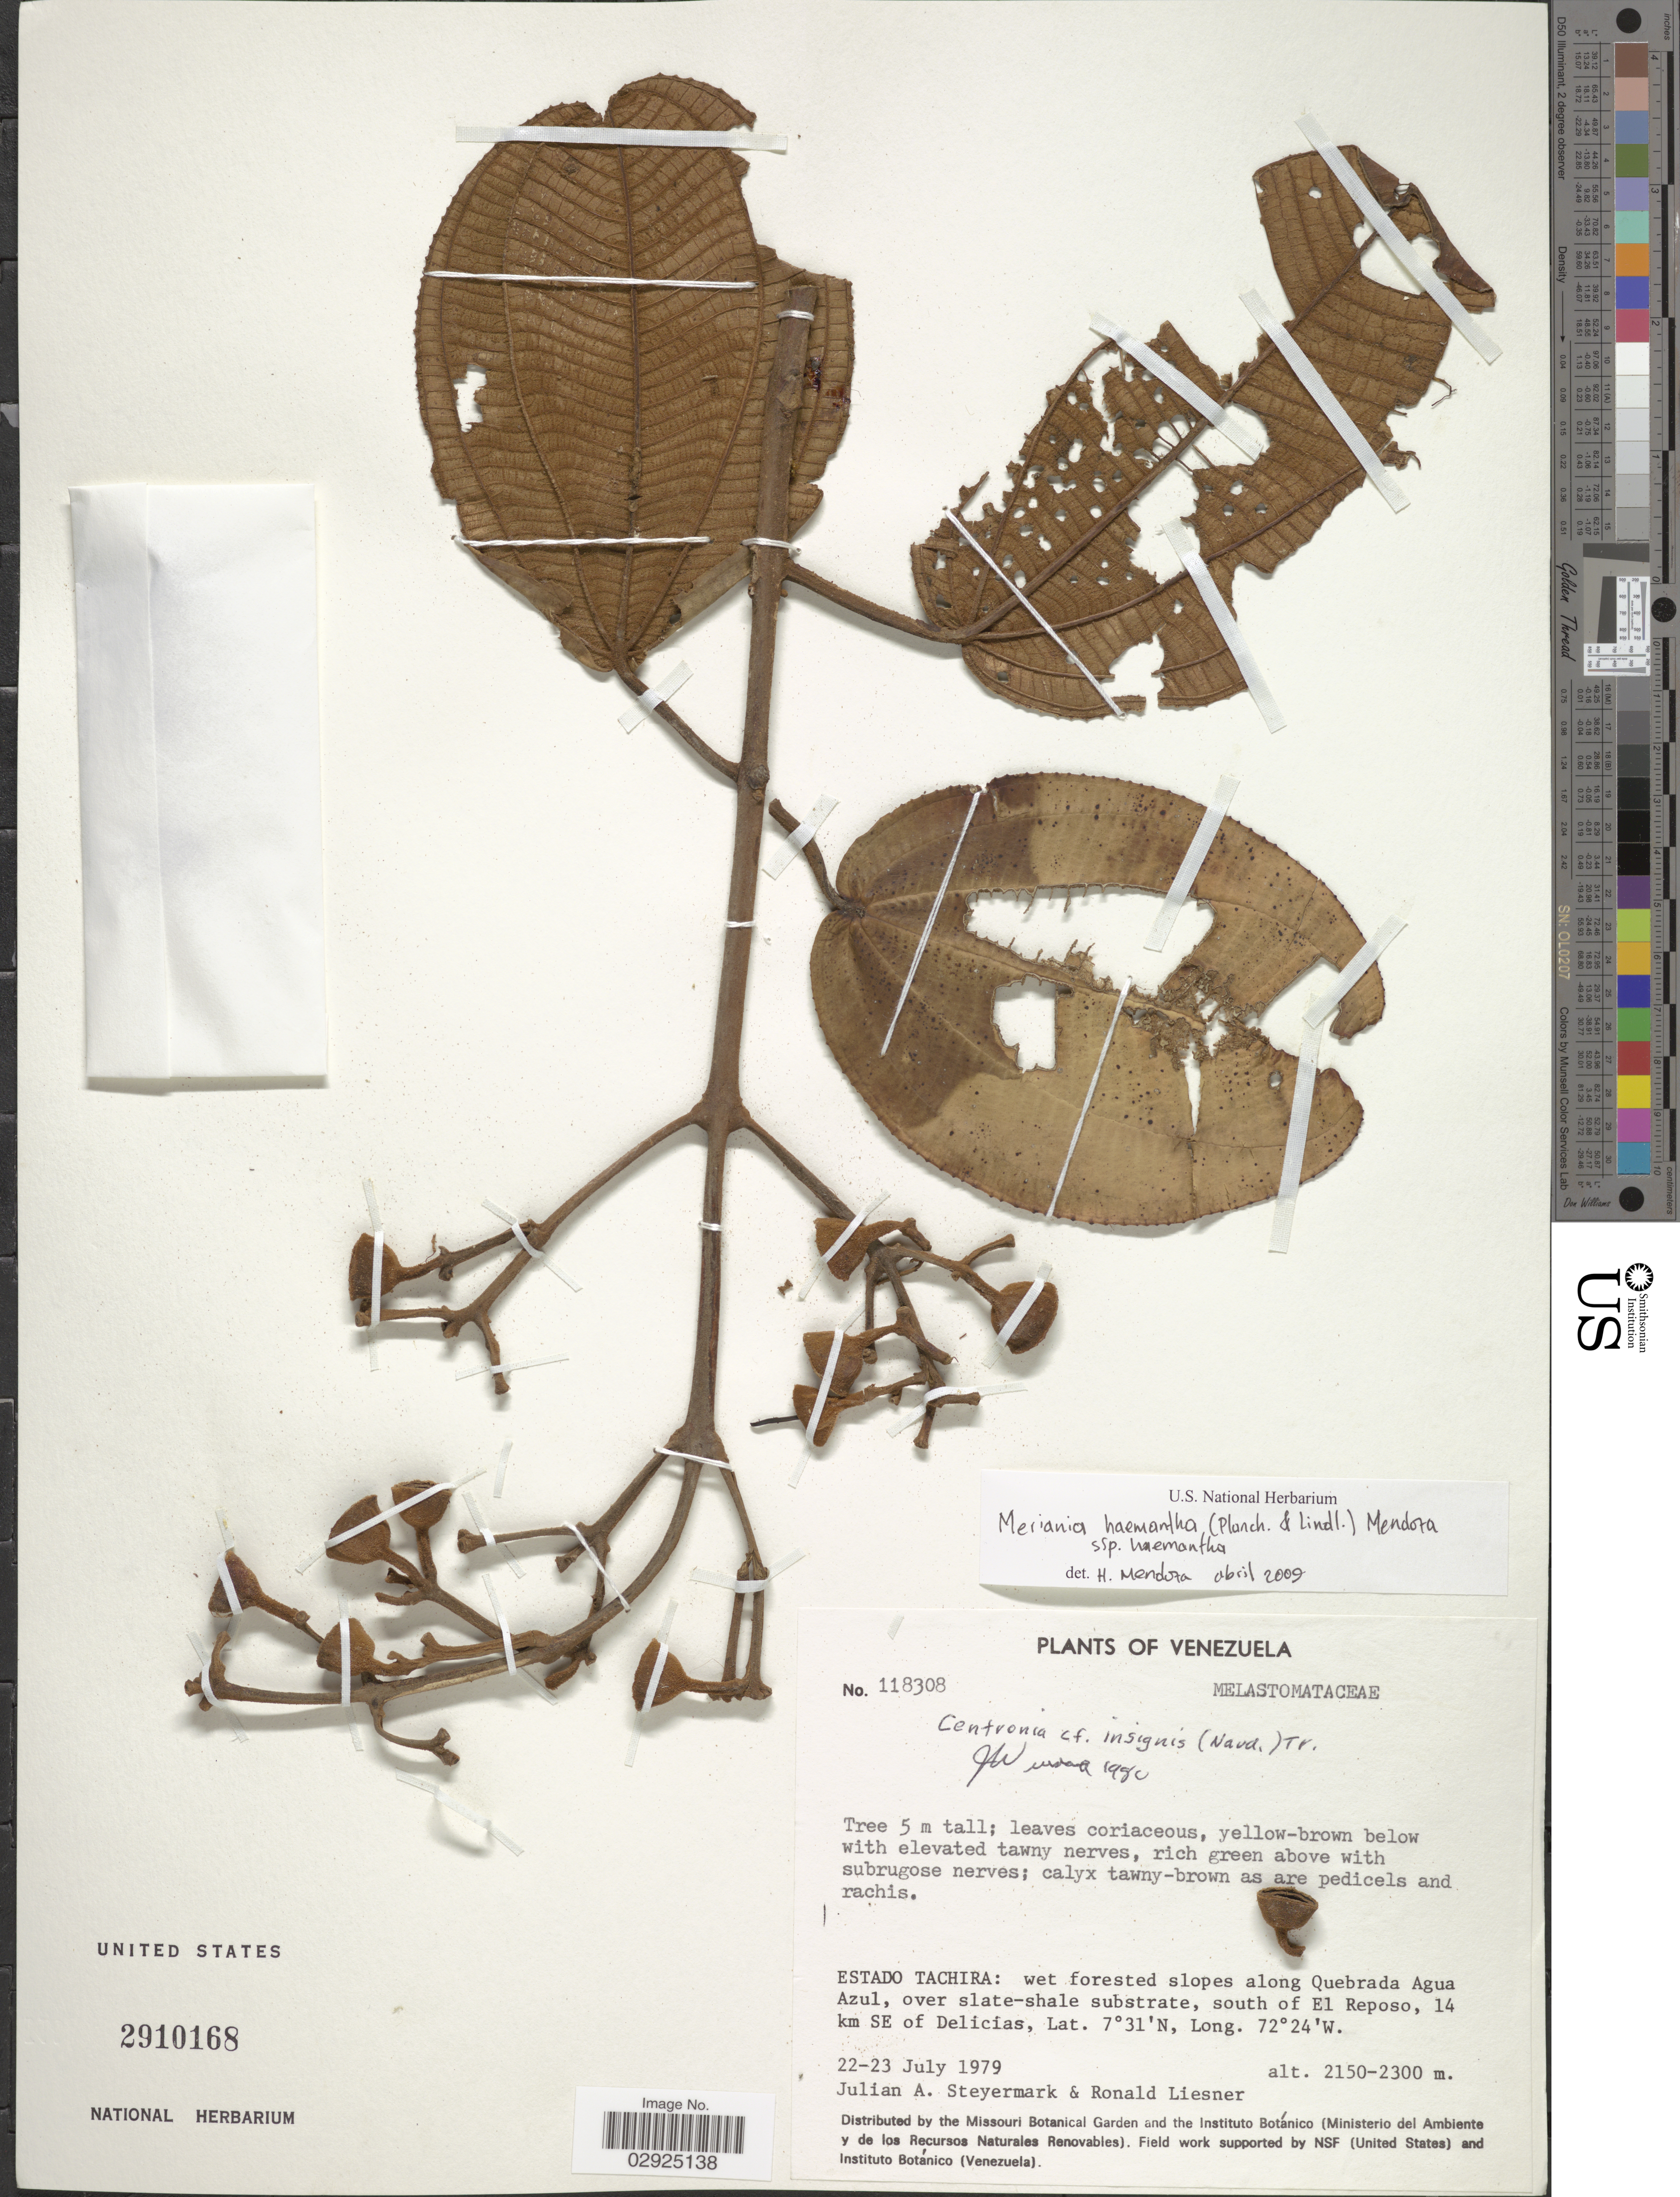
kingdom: Plantae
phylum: Tracheophyta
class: Magnoliopsida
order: Myrtales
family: Melastomataceae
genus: Meriania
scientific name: Meriania haemantha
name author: (Planch. & Lindl.) Humberto Mend. & Fern. Alonso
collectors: J. Steyermark & R. L. Liesner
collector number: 118308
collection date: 1979-07-22/1979-07-23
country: Venezuela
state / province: Tachira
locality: Wet forested slopes along Quebrada Agua Azul, over slate-shale substrate, south of El Reposo, 14 km SE of Delicias.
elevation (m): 2150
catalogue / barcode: US 2910168